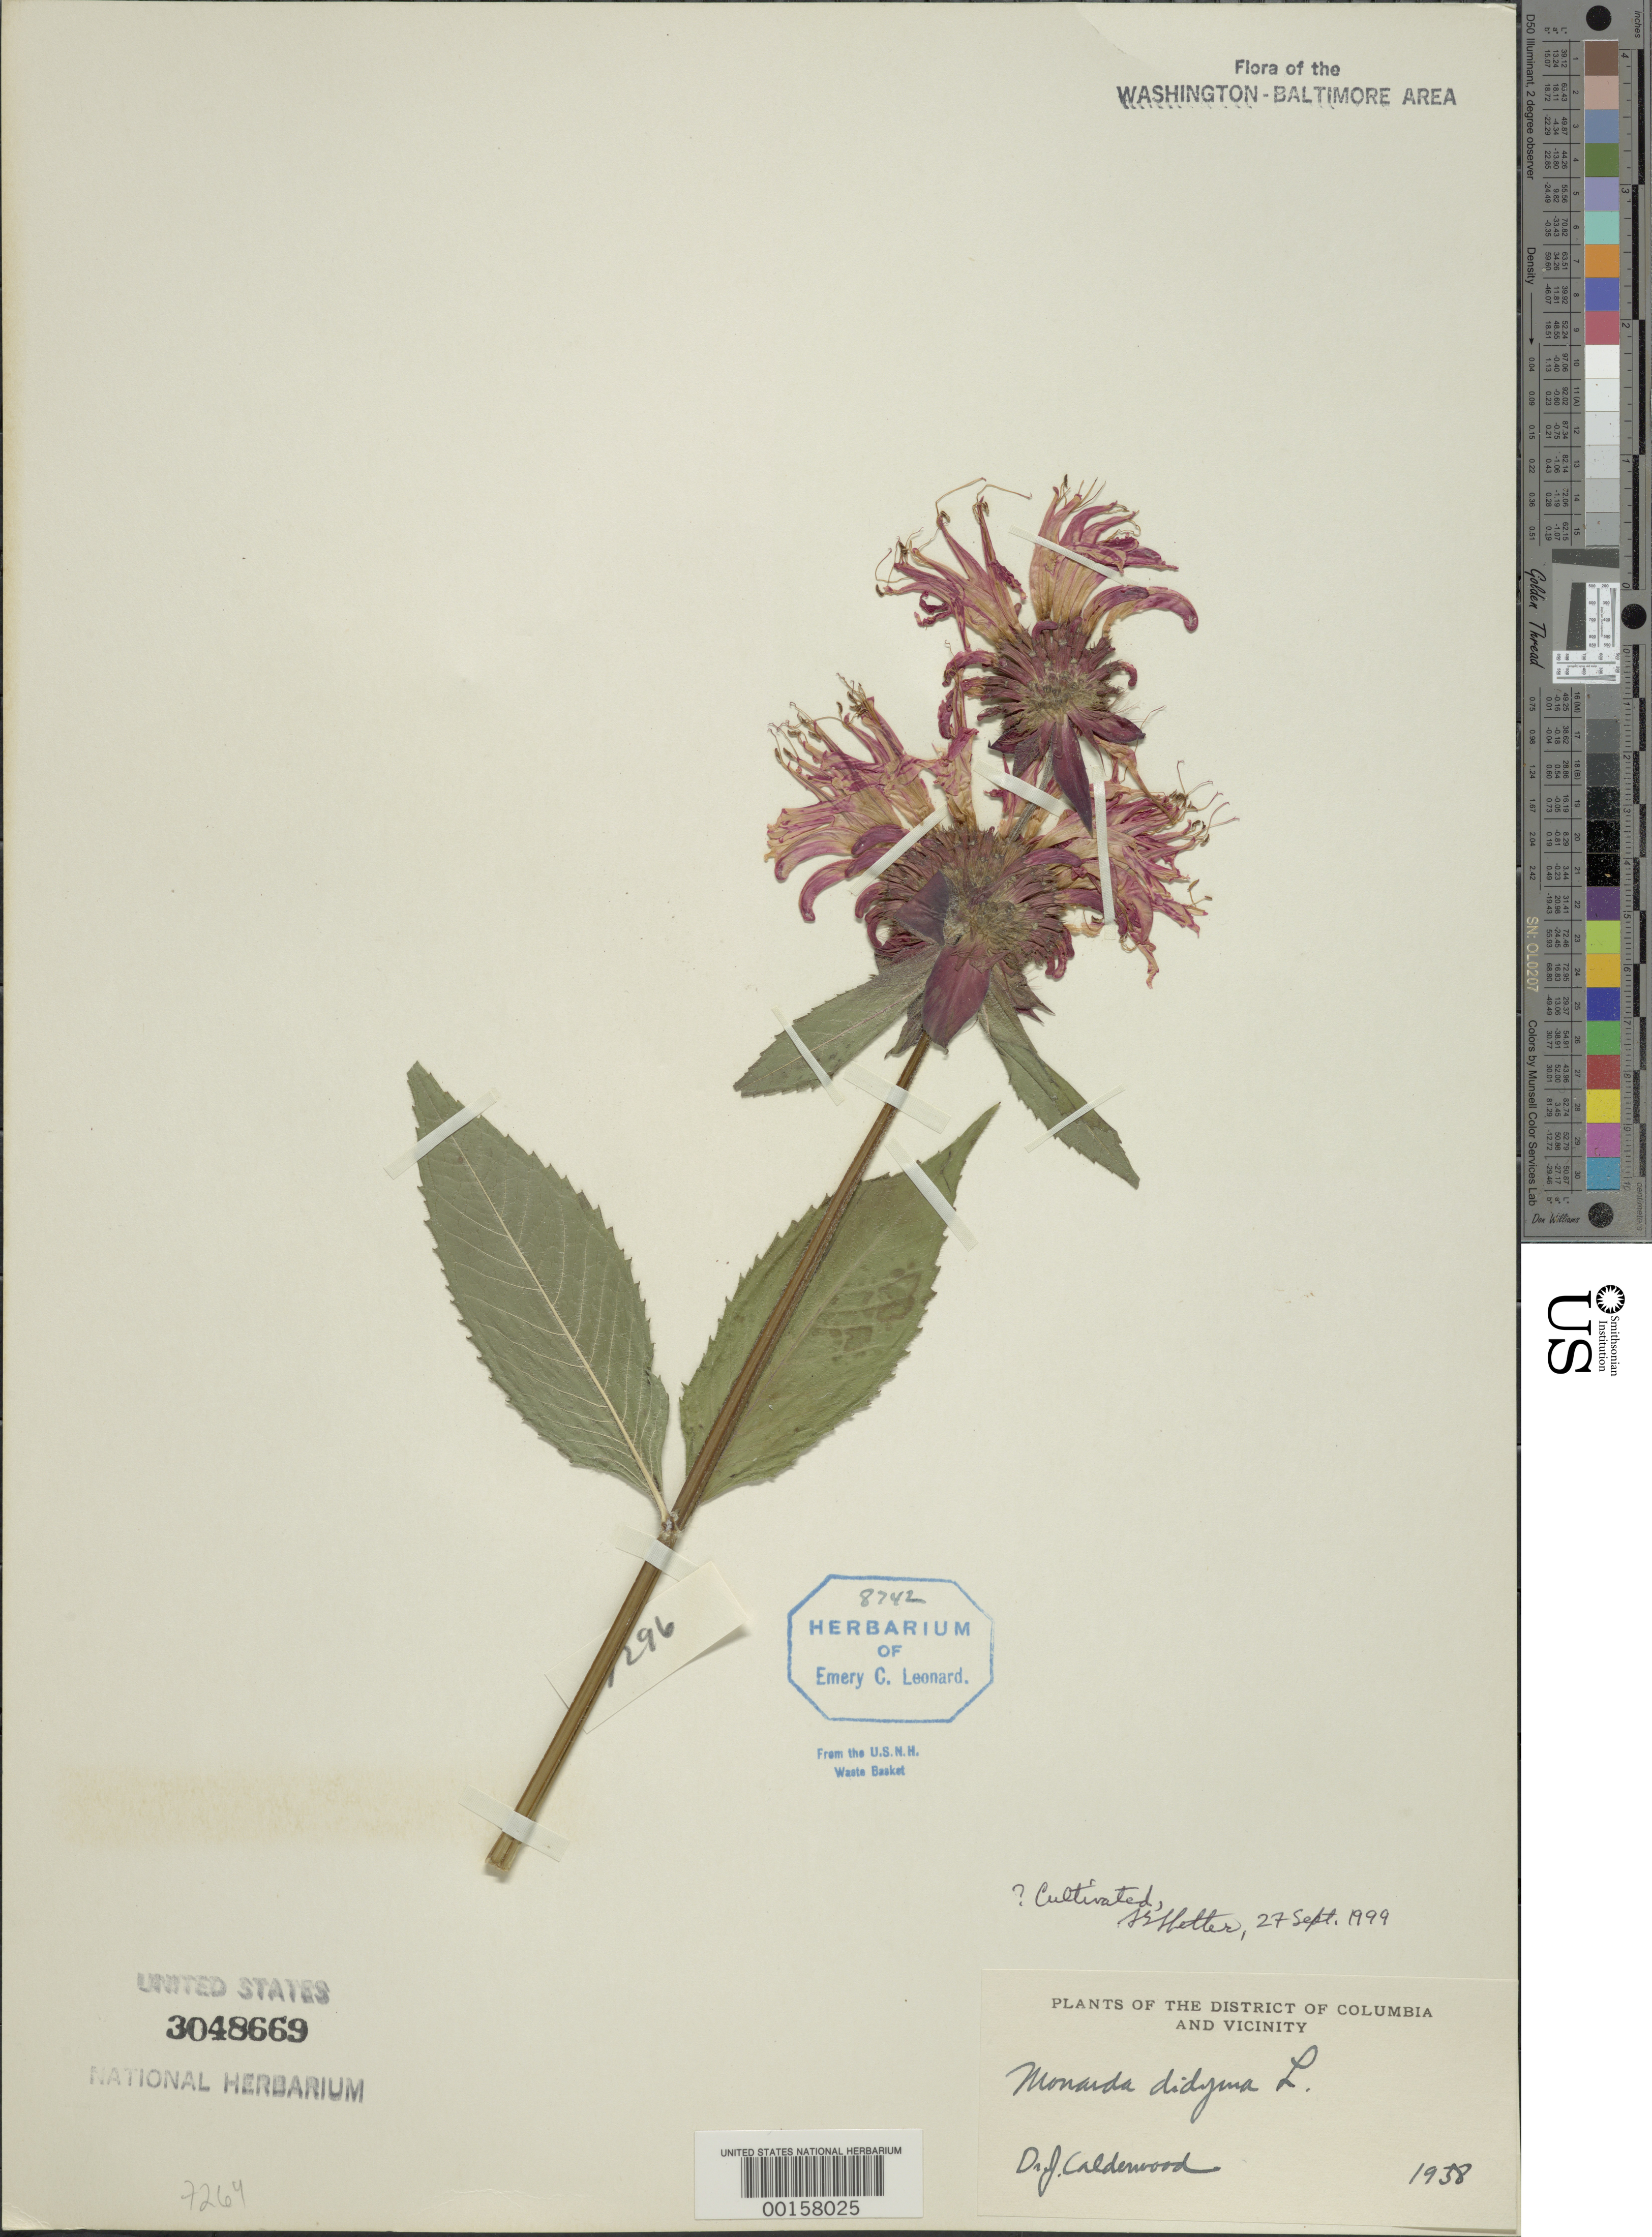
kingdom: Plantae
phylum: Tracheophyta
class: Magnoliopsida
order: Lamiales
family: Lamiaceae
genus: Monarda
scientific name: Monarda didyma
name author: L.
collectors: D. Calderwood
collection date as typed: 1938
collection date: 1938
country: United States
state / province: District of Columbia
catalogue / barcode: US 3048669